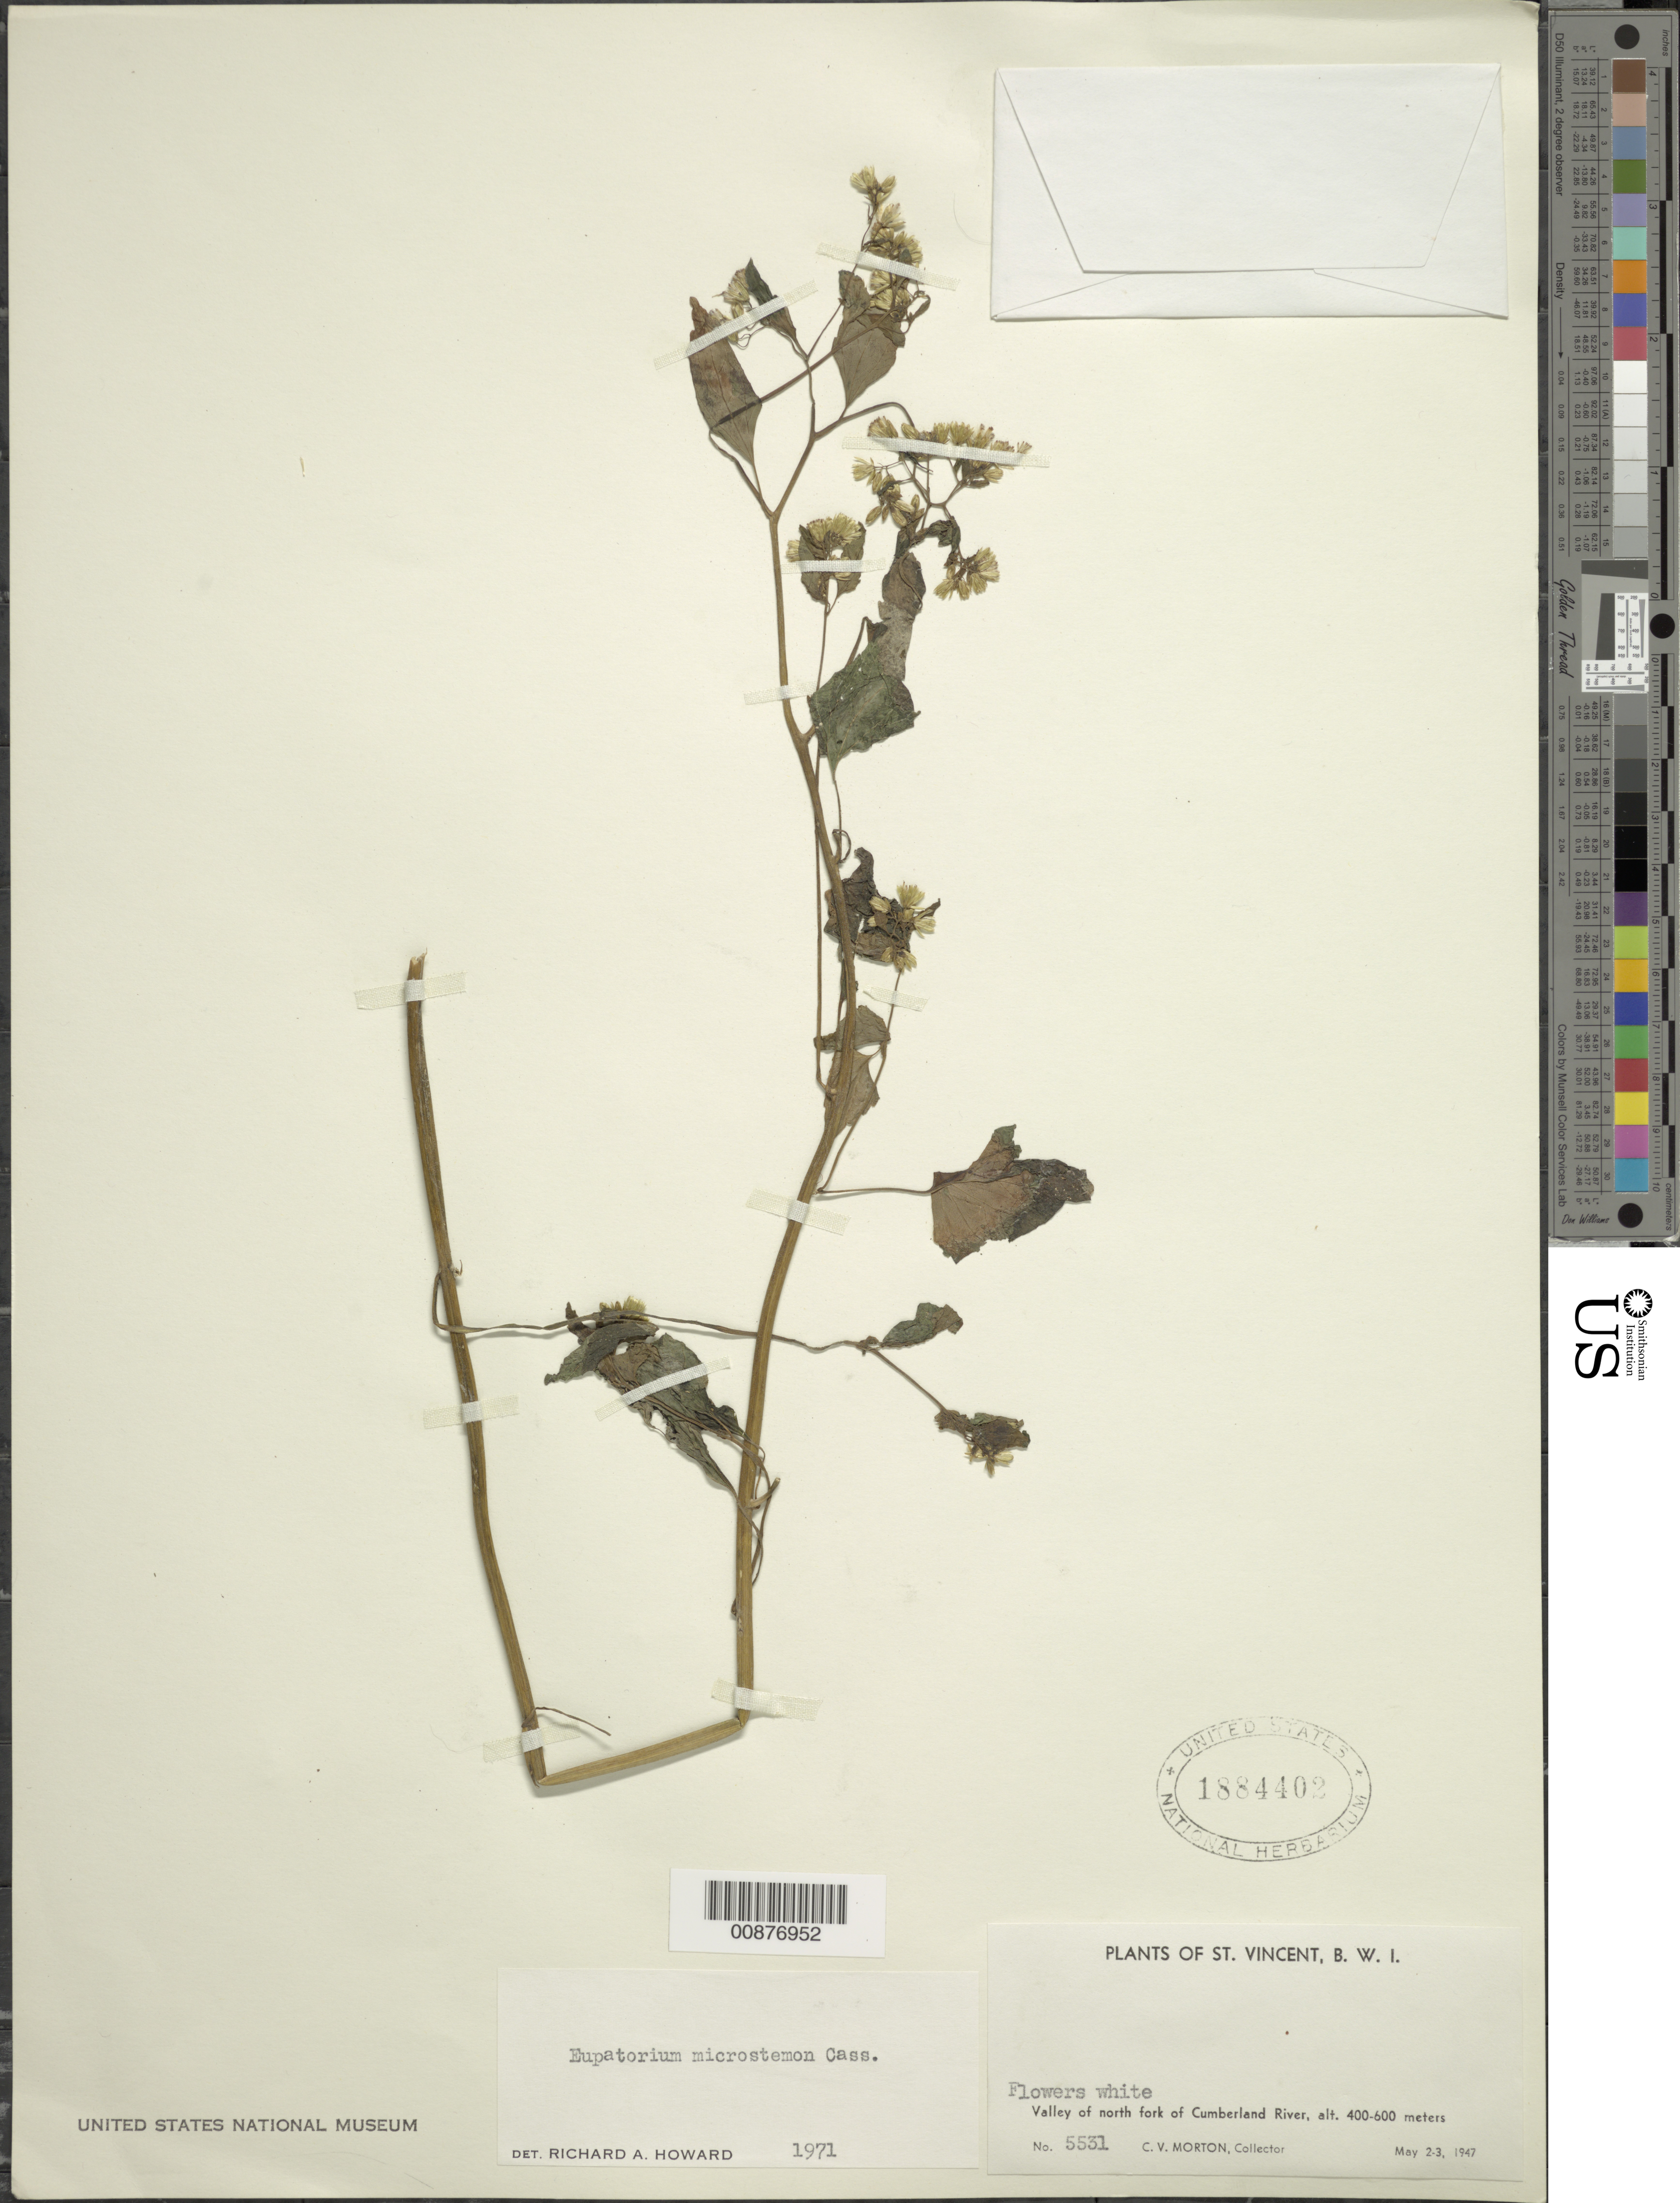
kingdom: Plantae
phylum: Tracheophyta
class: Magnoliopsida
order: Asterales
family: Asteraceae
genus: Fleischmannia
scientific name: Fleischmannia microstemon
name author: (Cass.) R.M. King & H. Rob.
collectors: C. V. Morton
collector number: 5531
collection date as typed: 02 May 1947 to 03 May 1947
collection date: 1947-05-02/1947-05-03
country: St. Vincent - Grenadines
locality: Valley of north fork of Cumberland River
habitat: River valley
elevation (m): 400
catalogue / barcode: US 1884402